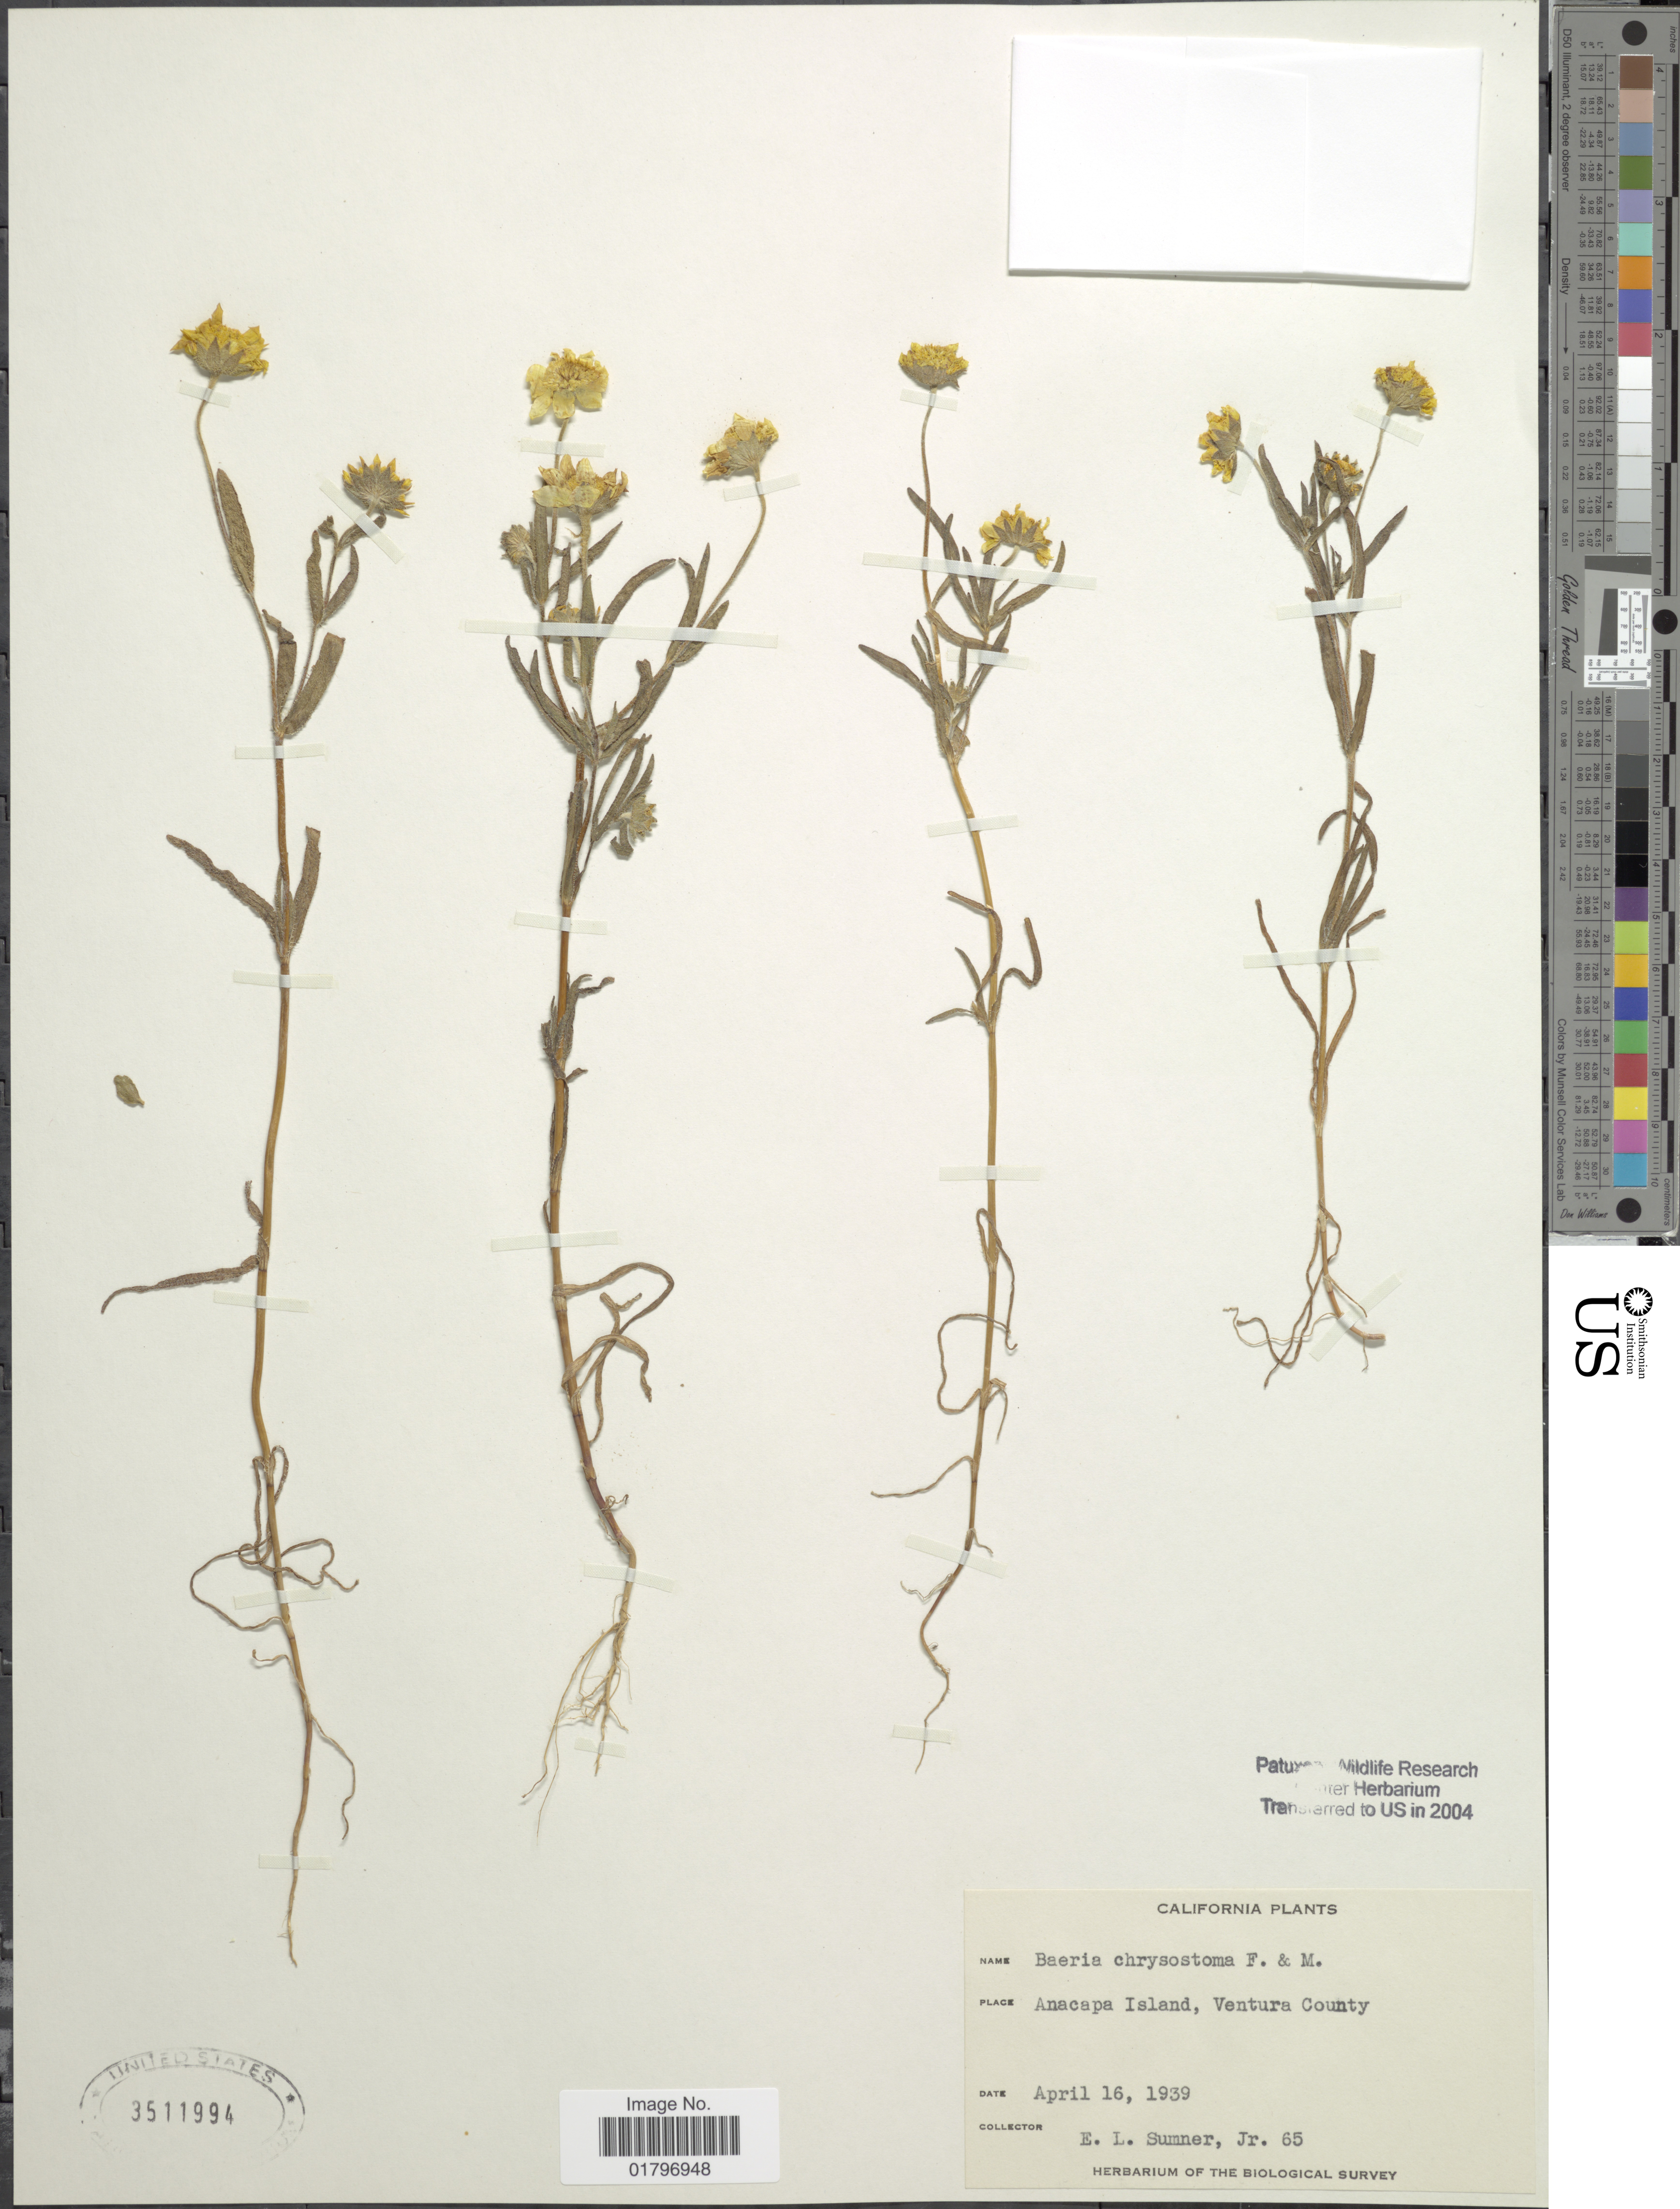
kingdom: Plantae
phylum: Tracheophyta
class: Magnoliopsida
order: Asterales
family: Asteraceae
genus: Lasthenia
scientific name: Lasthenia chrysostoma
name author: (Fisch. & C.A. Mey.) Greene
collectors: E. Sumner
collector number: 65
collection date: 1939-04-16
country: United States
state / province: California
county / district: Ventura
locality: Anacapa Island, Ventura County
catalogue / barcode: US 3511994